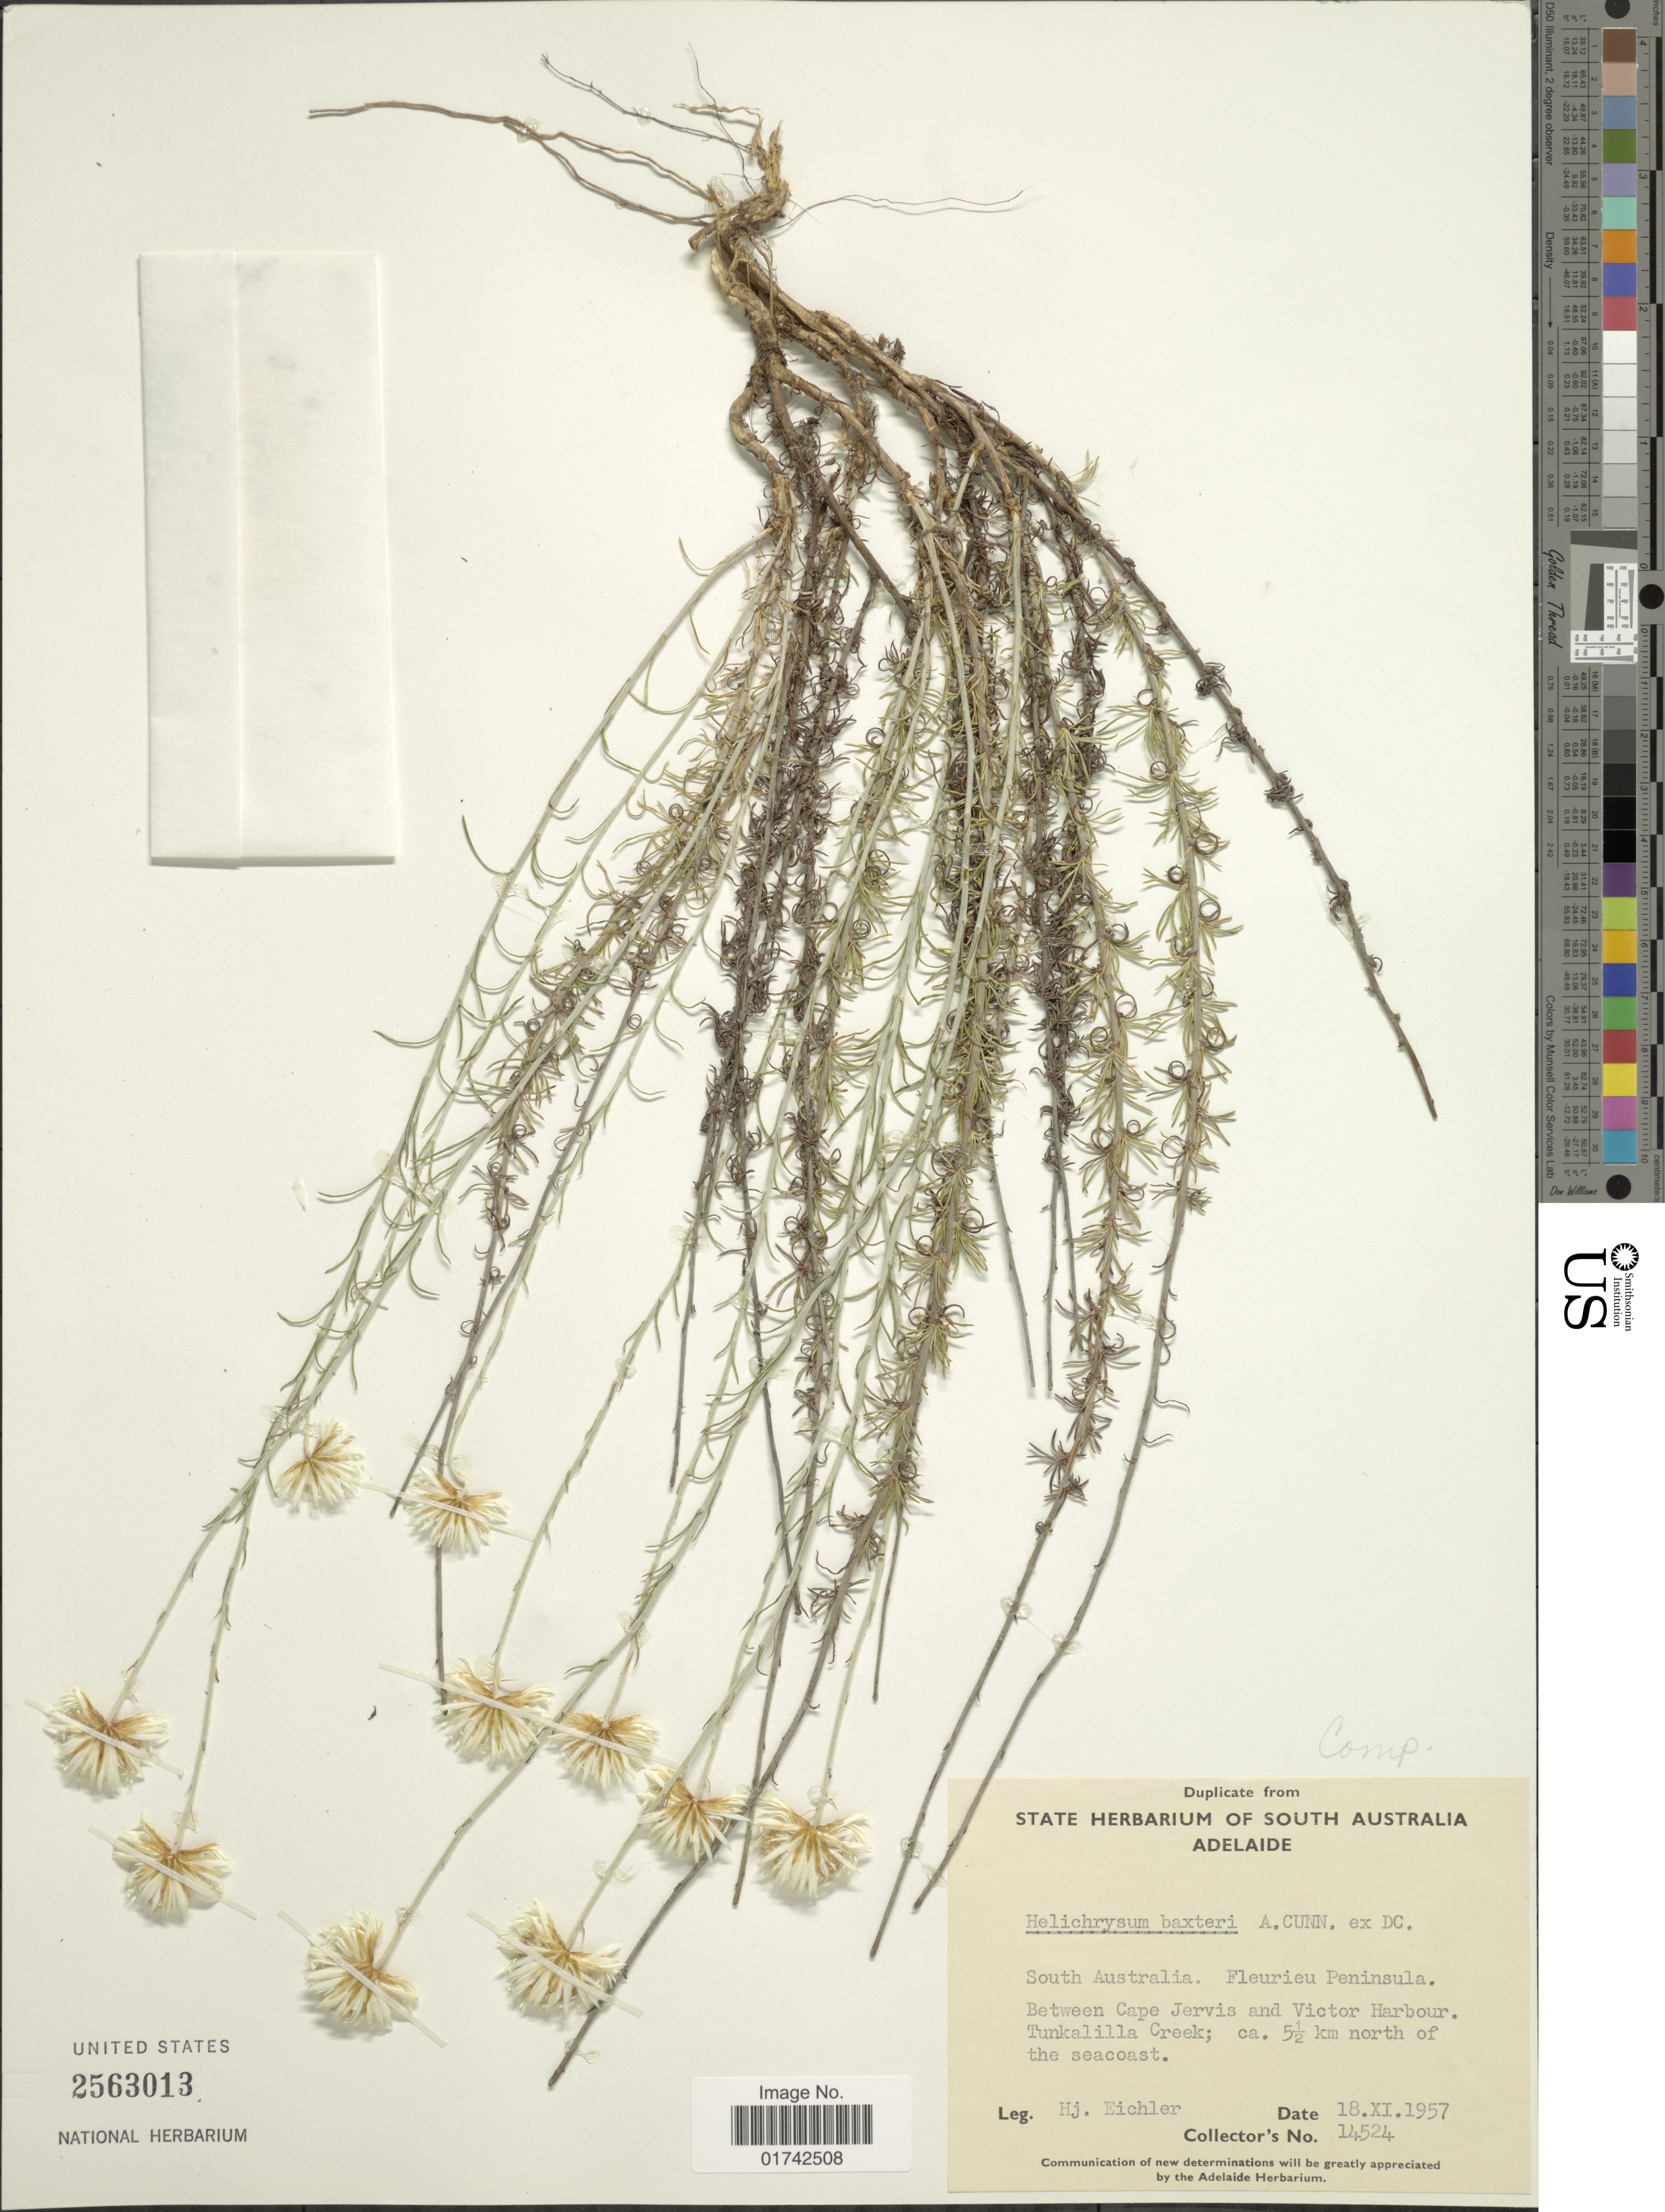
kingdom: Plantae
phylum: Tracheophyta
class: Magnoliopsida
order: Asterales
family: Asteraceae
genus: Helichrysum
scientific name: Helichrysum baxteri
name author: A. Cunn. ex DC.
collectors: H. Eichler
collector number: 14524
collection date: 1957-11-18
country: Australia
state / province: South Australia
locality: Fleurieu Peninsula. Between Cape Jervis and Victor Harbour. Tunkalilla Creek; ca. 5 1/2 north of the seacoast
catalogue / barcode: US 2563013